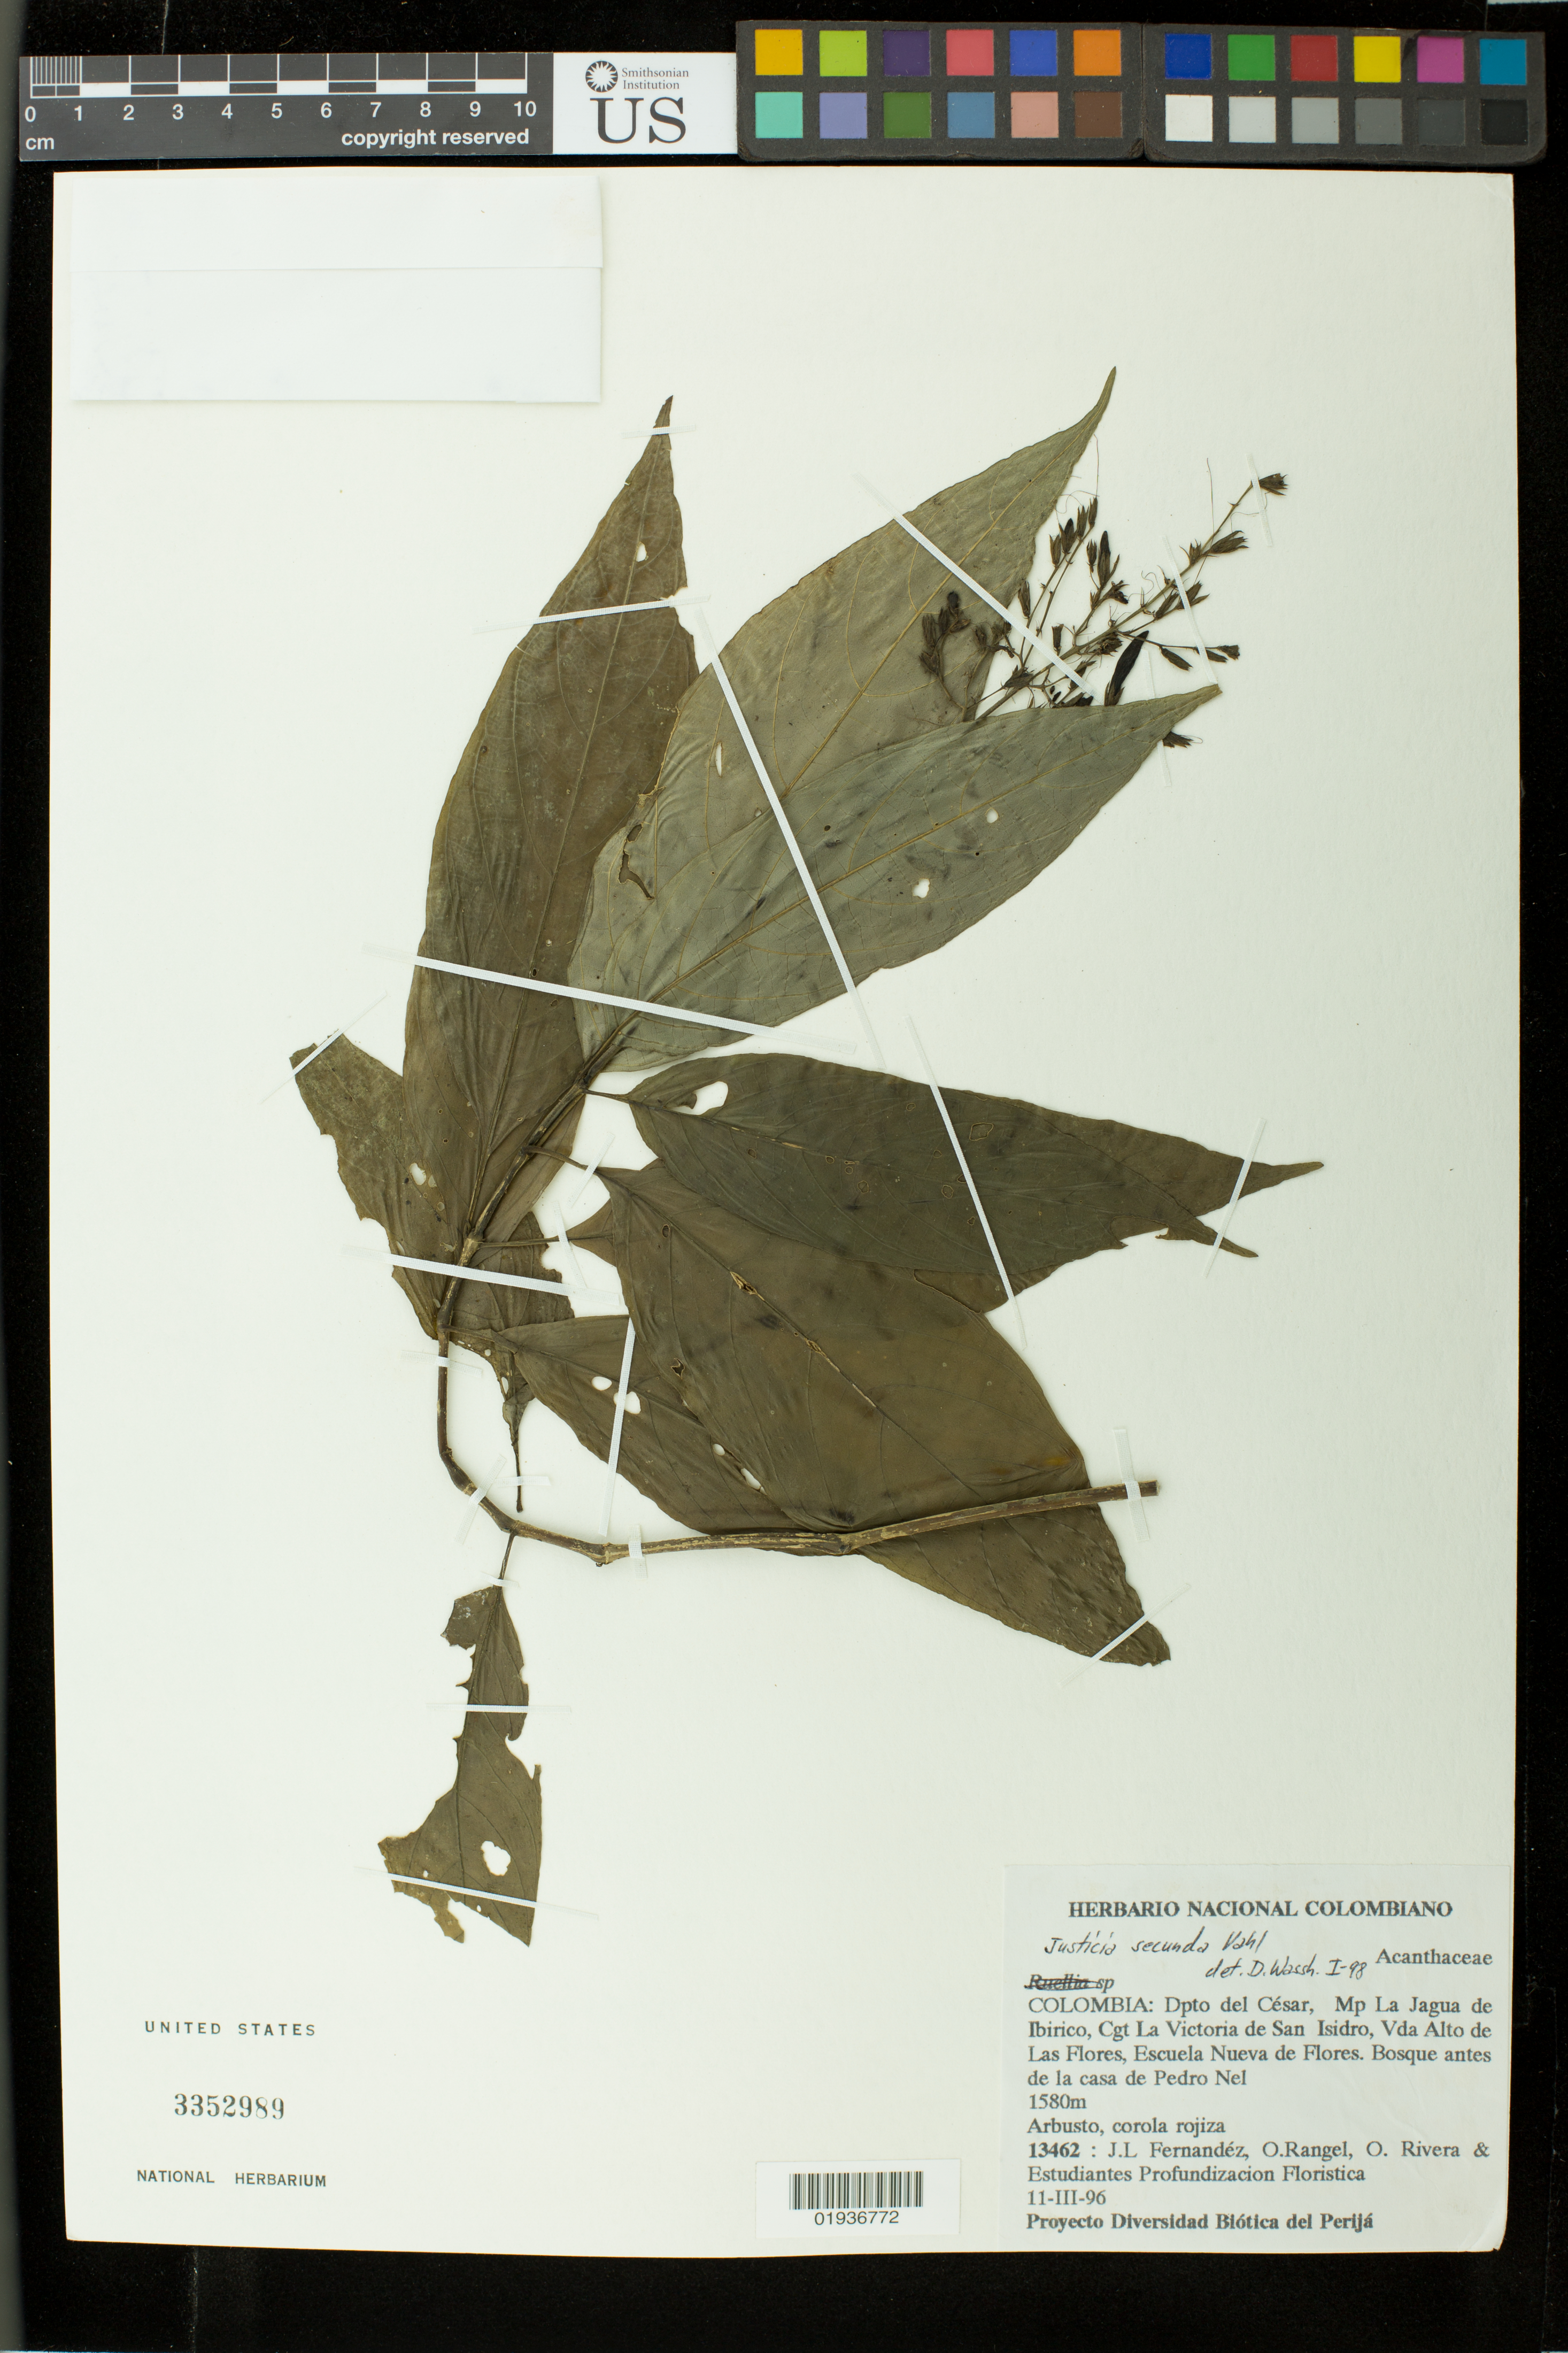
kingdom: Plantae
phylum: Tracheophyta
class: Magnoliopsida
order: Lamiales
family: Acanthaceae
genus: Justicia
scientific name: Justicia secunda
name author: Vahl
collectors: J. Fernandez, O. Rangel, O. Rivera & et al.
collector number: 13462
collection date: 1996-03-11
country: Colombia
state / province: Cesar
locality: Depto del César, Mp La Jagua de Ibirico, Cgt La Victoria de San Isidro, Vda Alto de Las Flores, Escuela Nueva de Flores. Casa de Pedro Nel.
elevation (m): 1580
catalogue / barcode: US 3352989